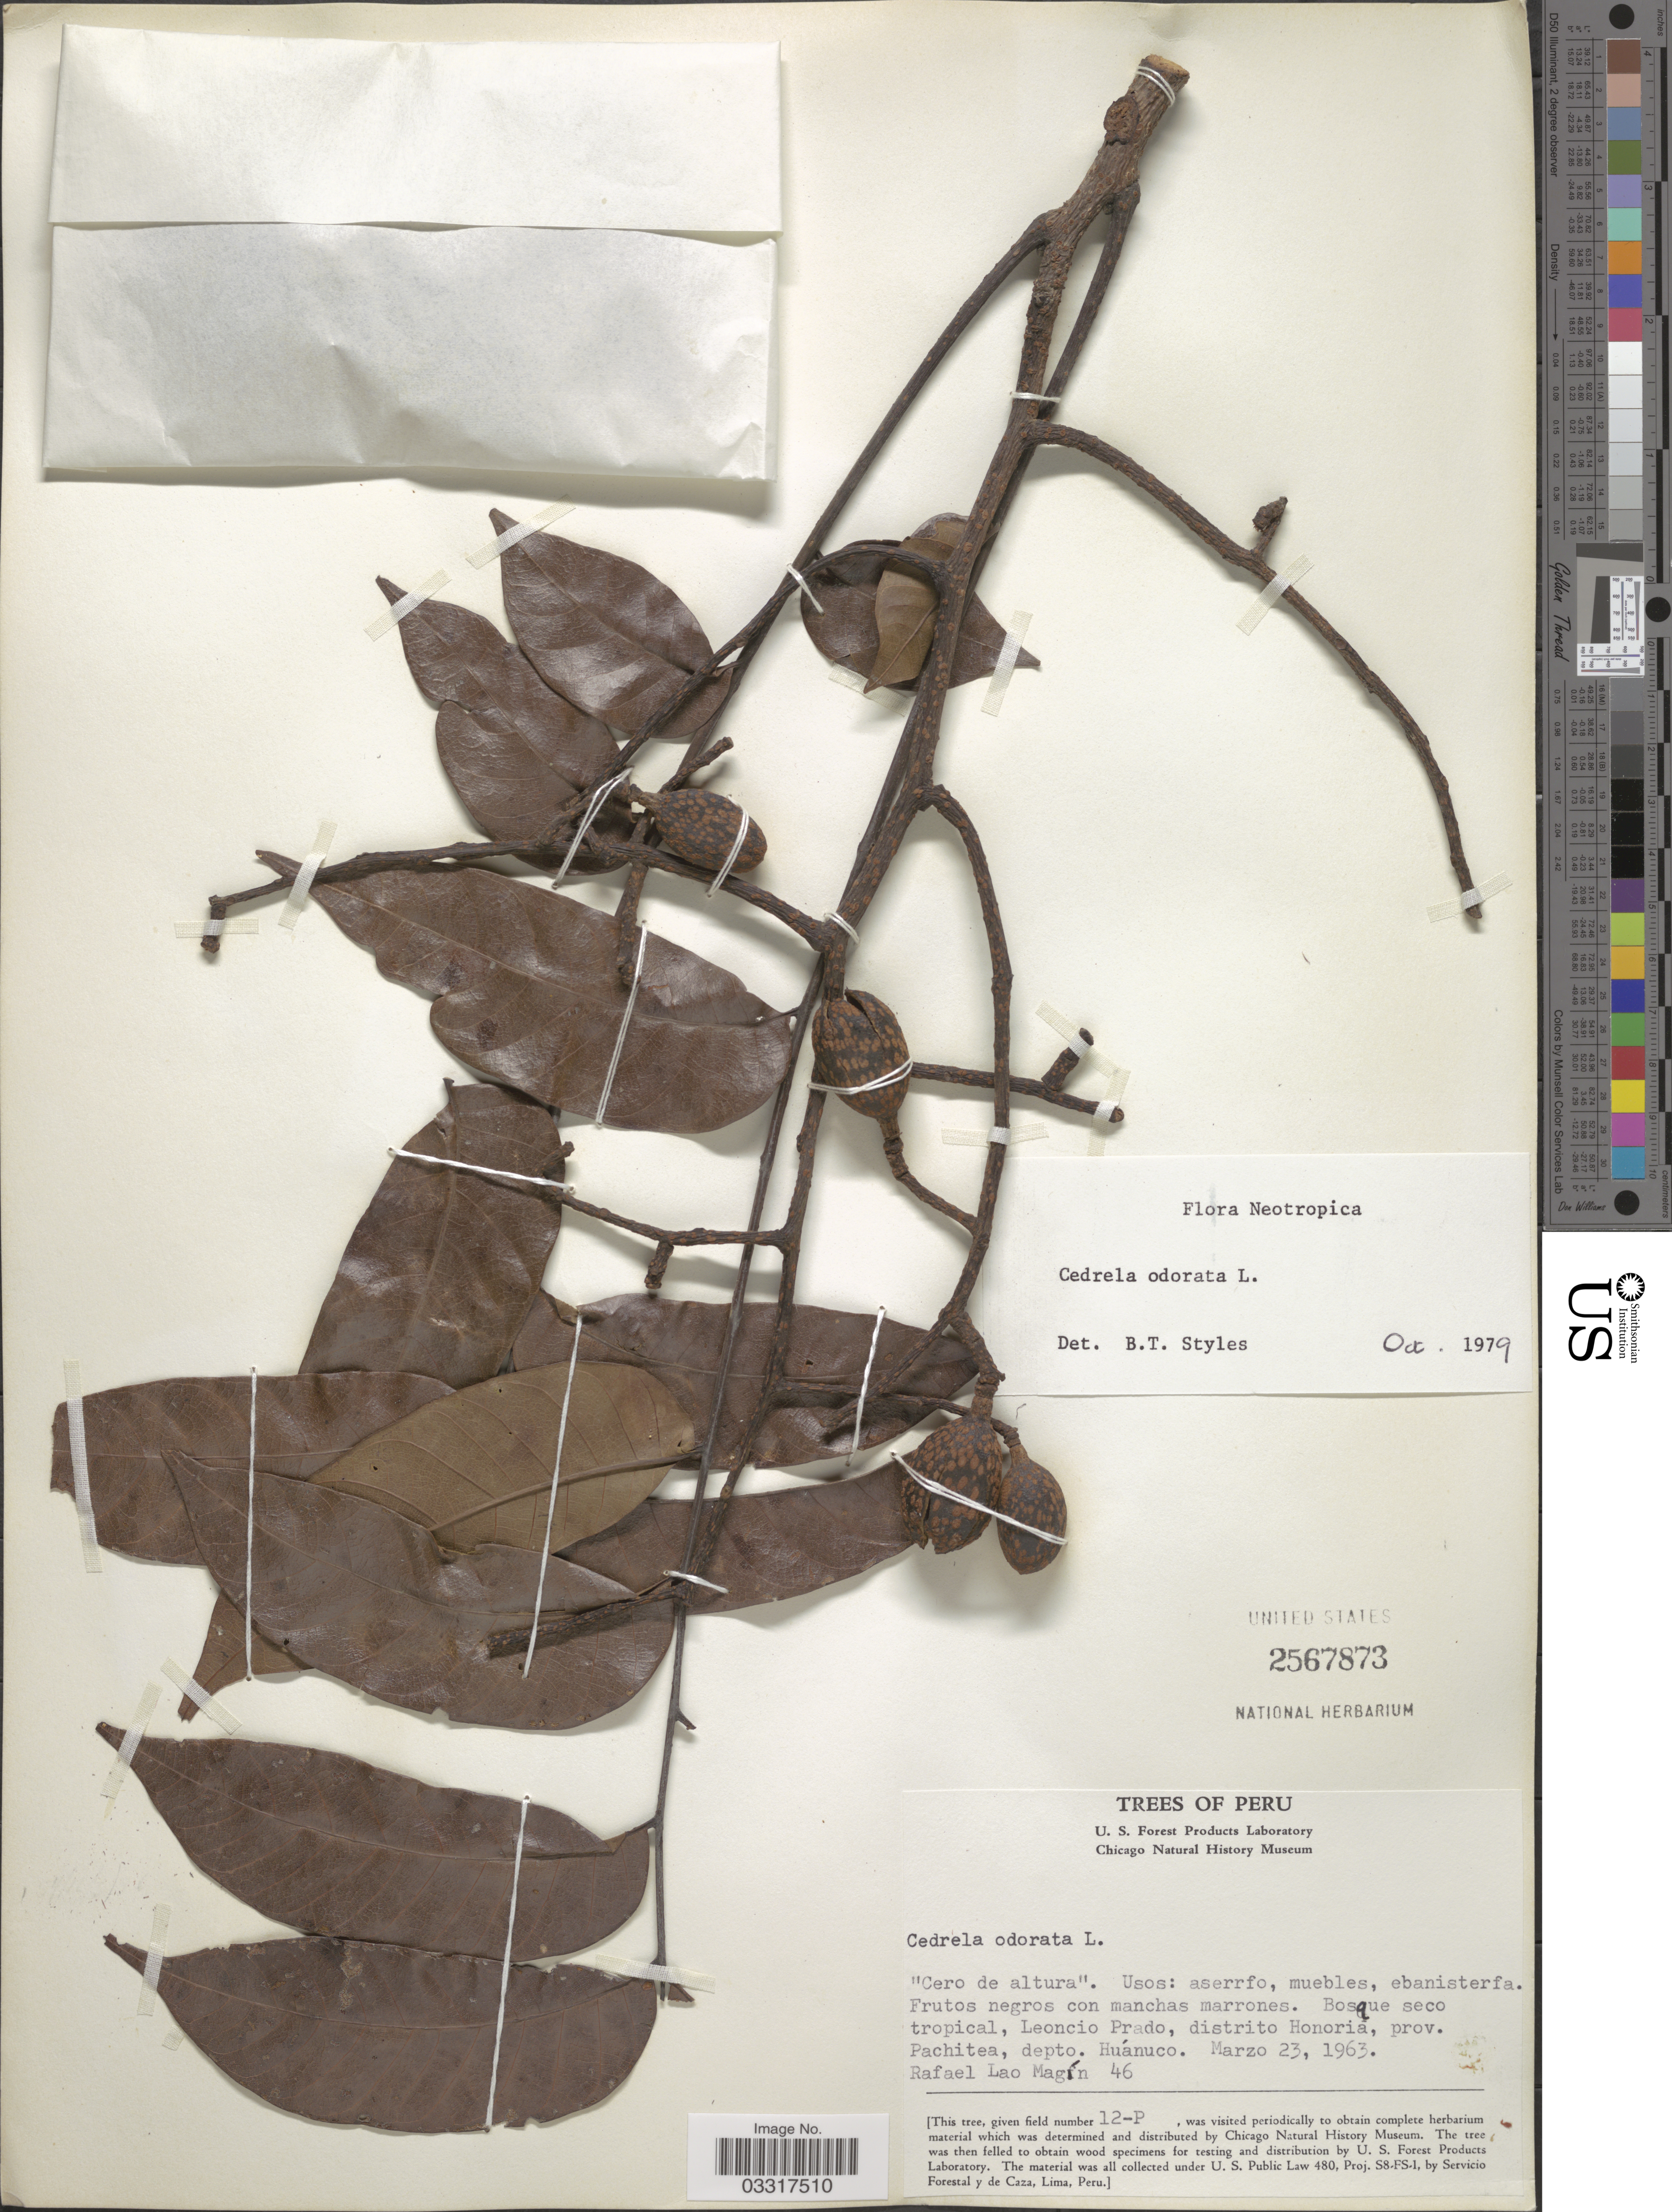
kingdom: Plantae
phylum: Tracheophyta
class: Magnoliopsida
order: Sapindales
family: Meliaceae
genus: Cedrela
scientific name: Cedrela odorata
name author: L.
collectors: R. L. Magin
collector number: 46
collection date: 1963-03-23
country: Peru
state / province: Huánuco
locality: Bosque seco tropical, Leoncio Prado, distrito Honoria, prov. Pachitea, depto. Huánuco.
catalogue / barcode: US 2567873